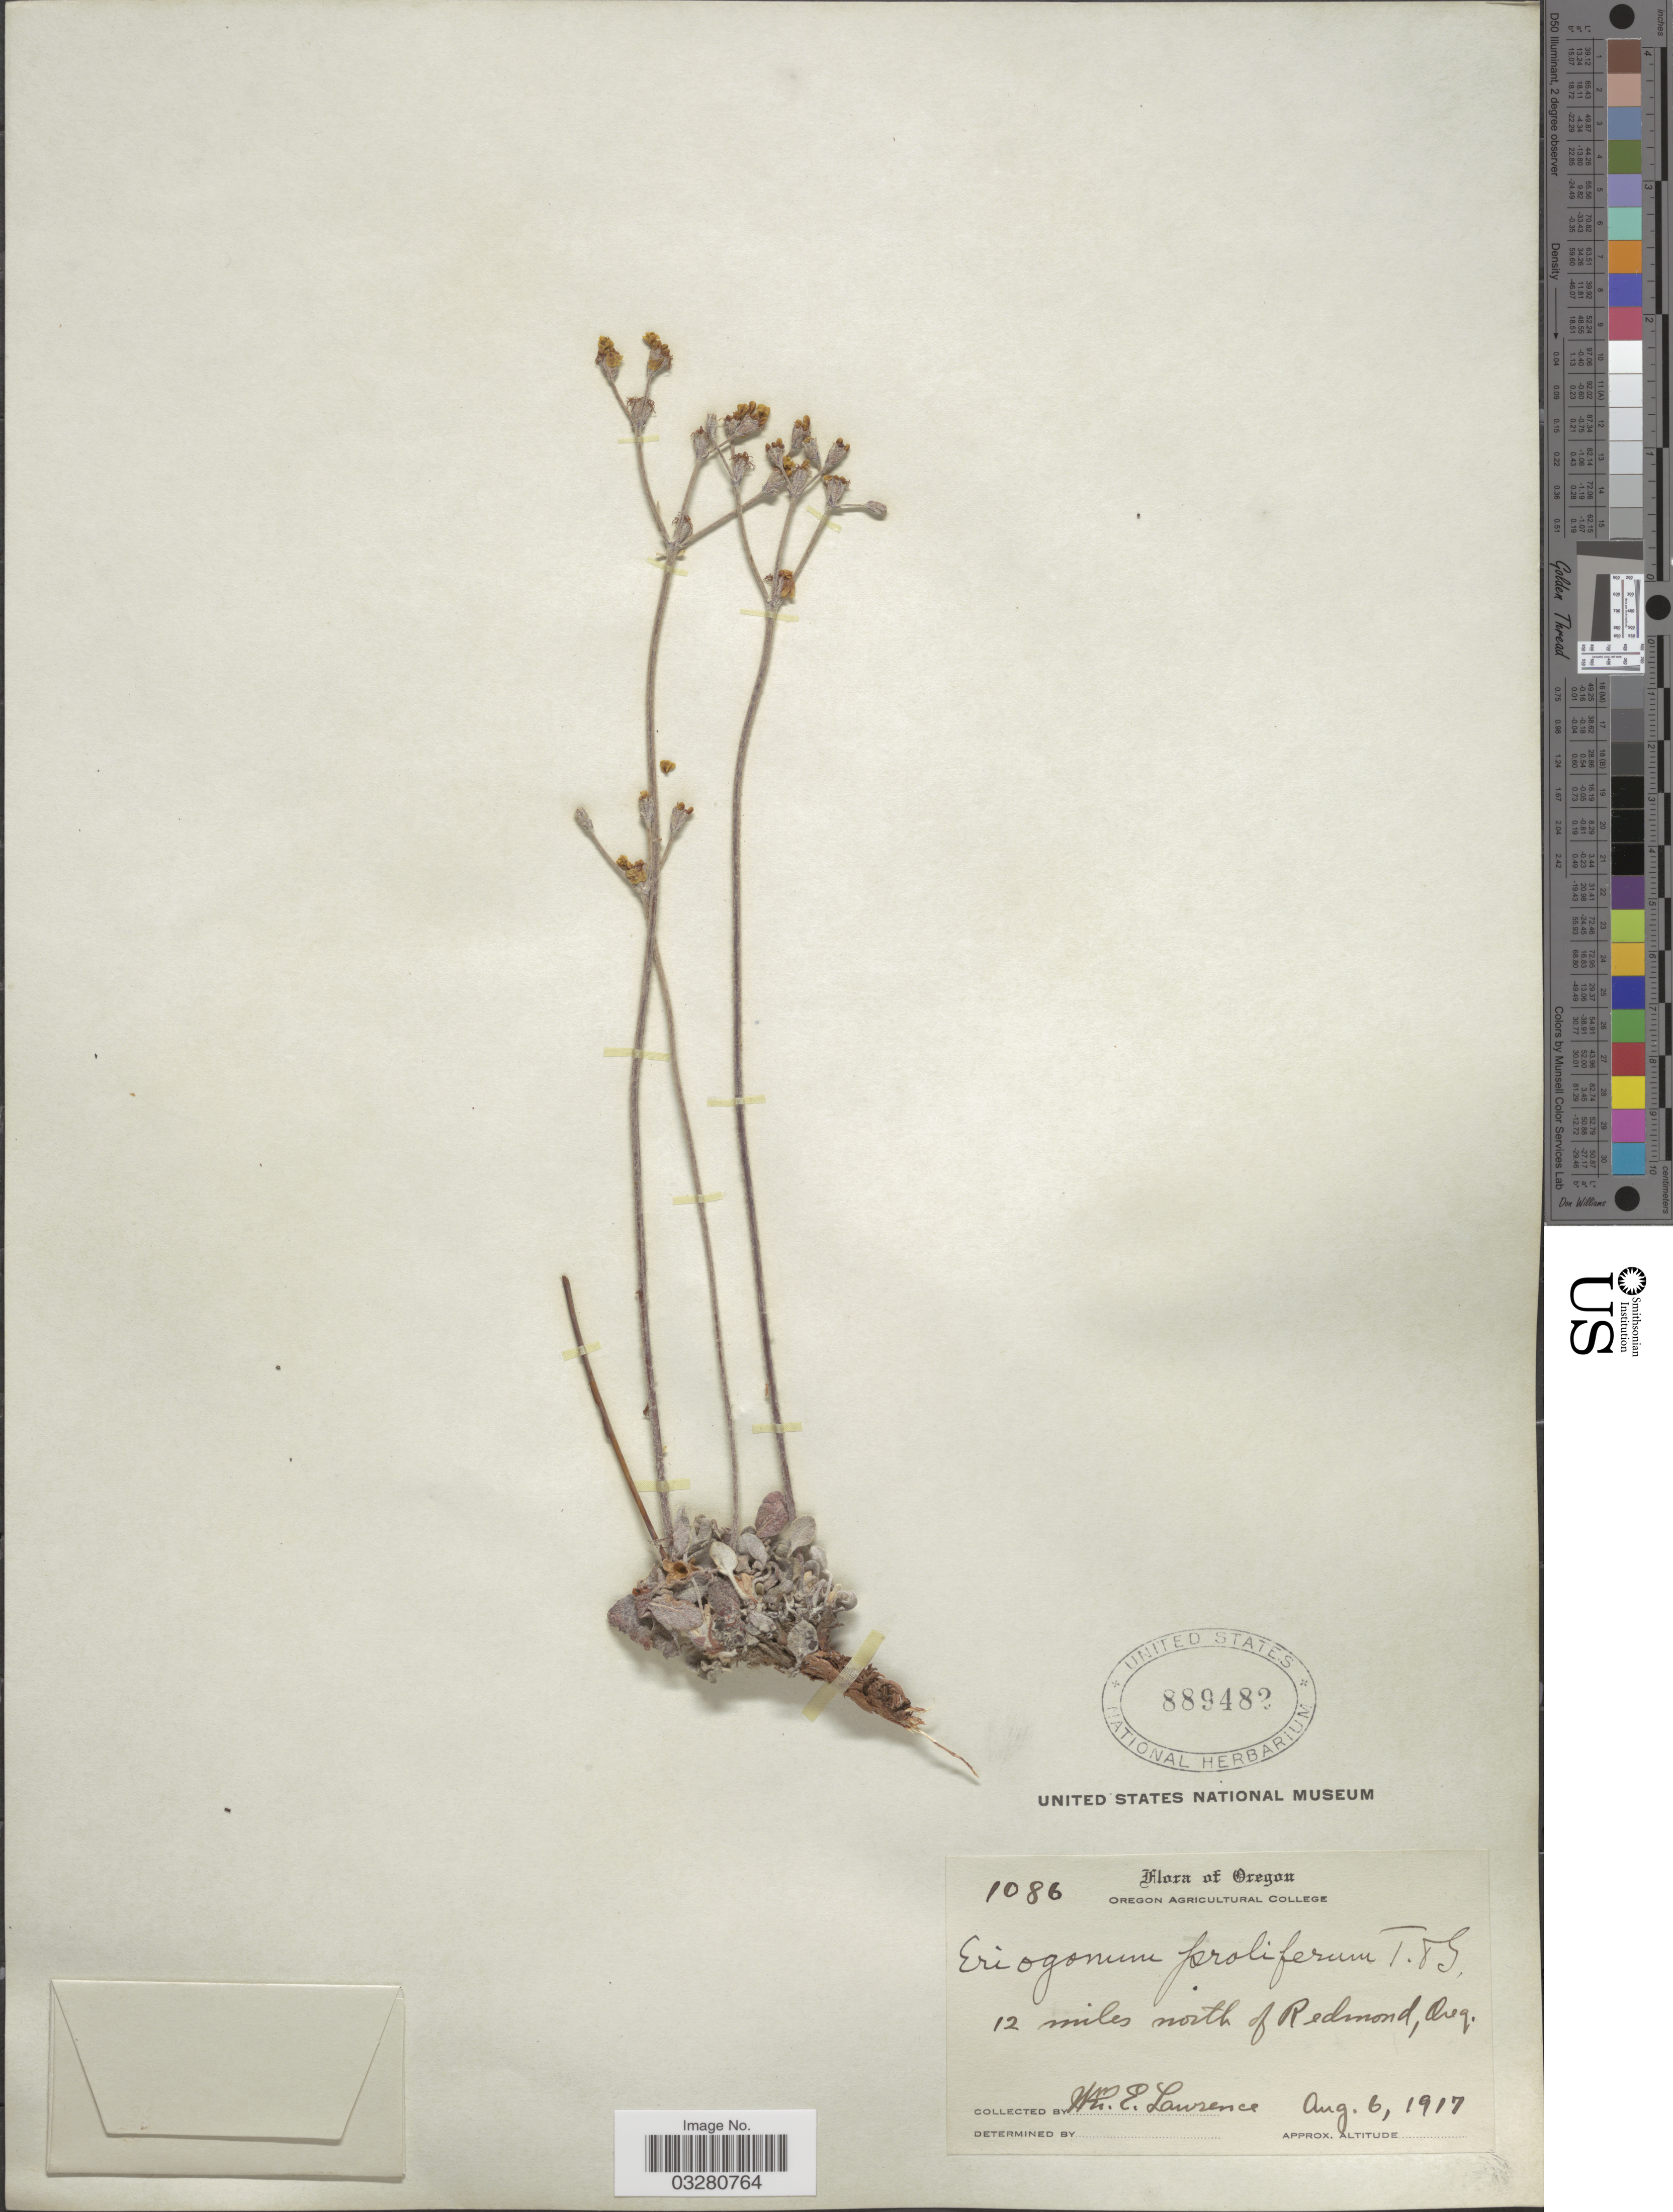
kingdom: Plantae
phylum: Tracheophyta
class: Magnoliopsida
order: Caryophyllales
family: Polygonaceae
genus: Eriogonum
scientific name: Eriogonum strictum subsp. anserinum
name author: (Greene) Munz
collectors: W. Lawrence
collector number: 1086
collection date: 1917-08-06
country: United States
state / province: Oregon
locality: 12 miles north of Redmond.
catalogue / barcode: US 889482